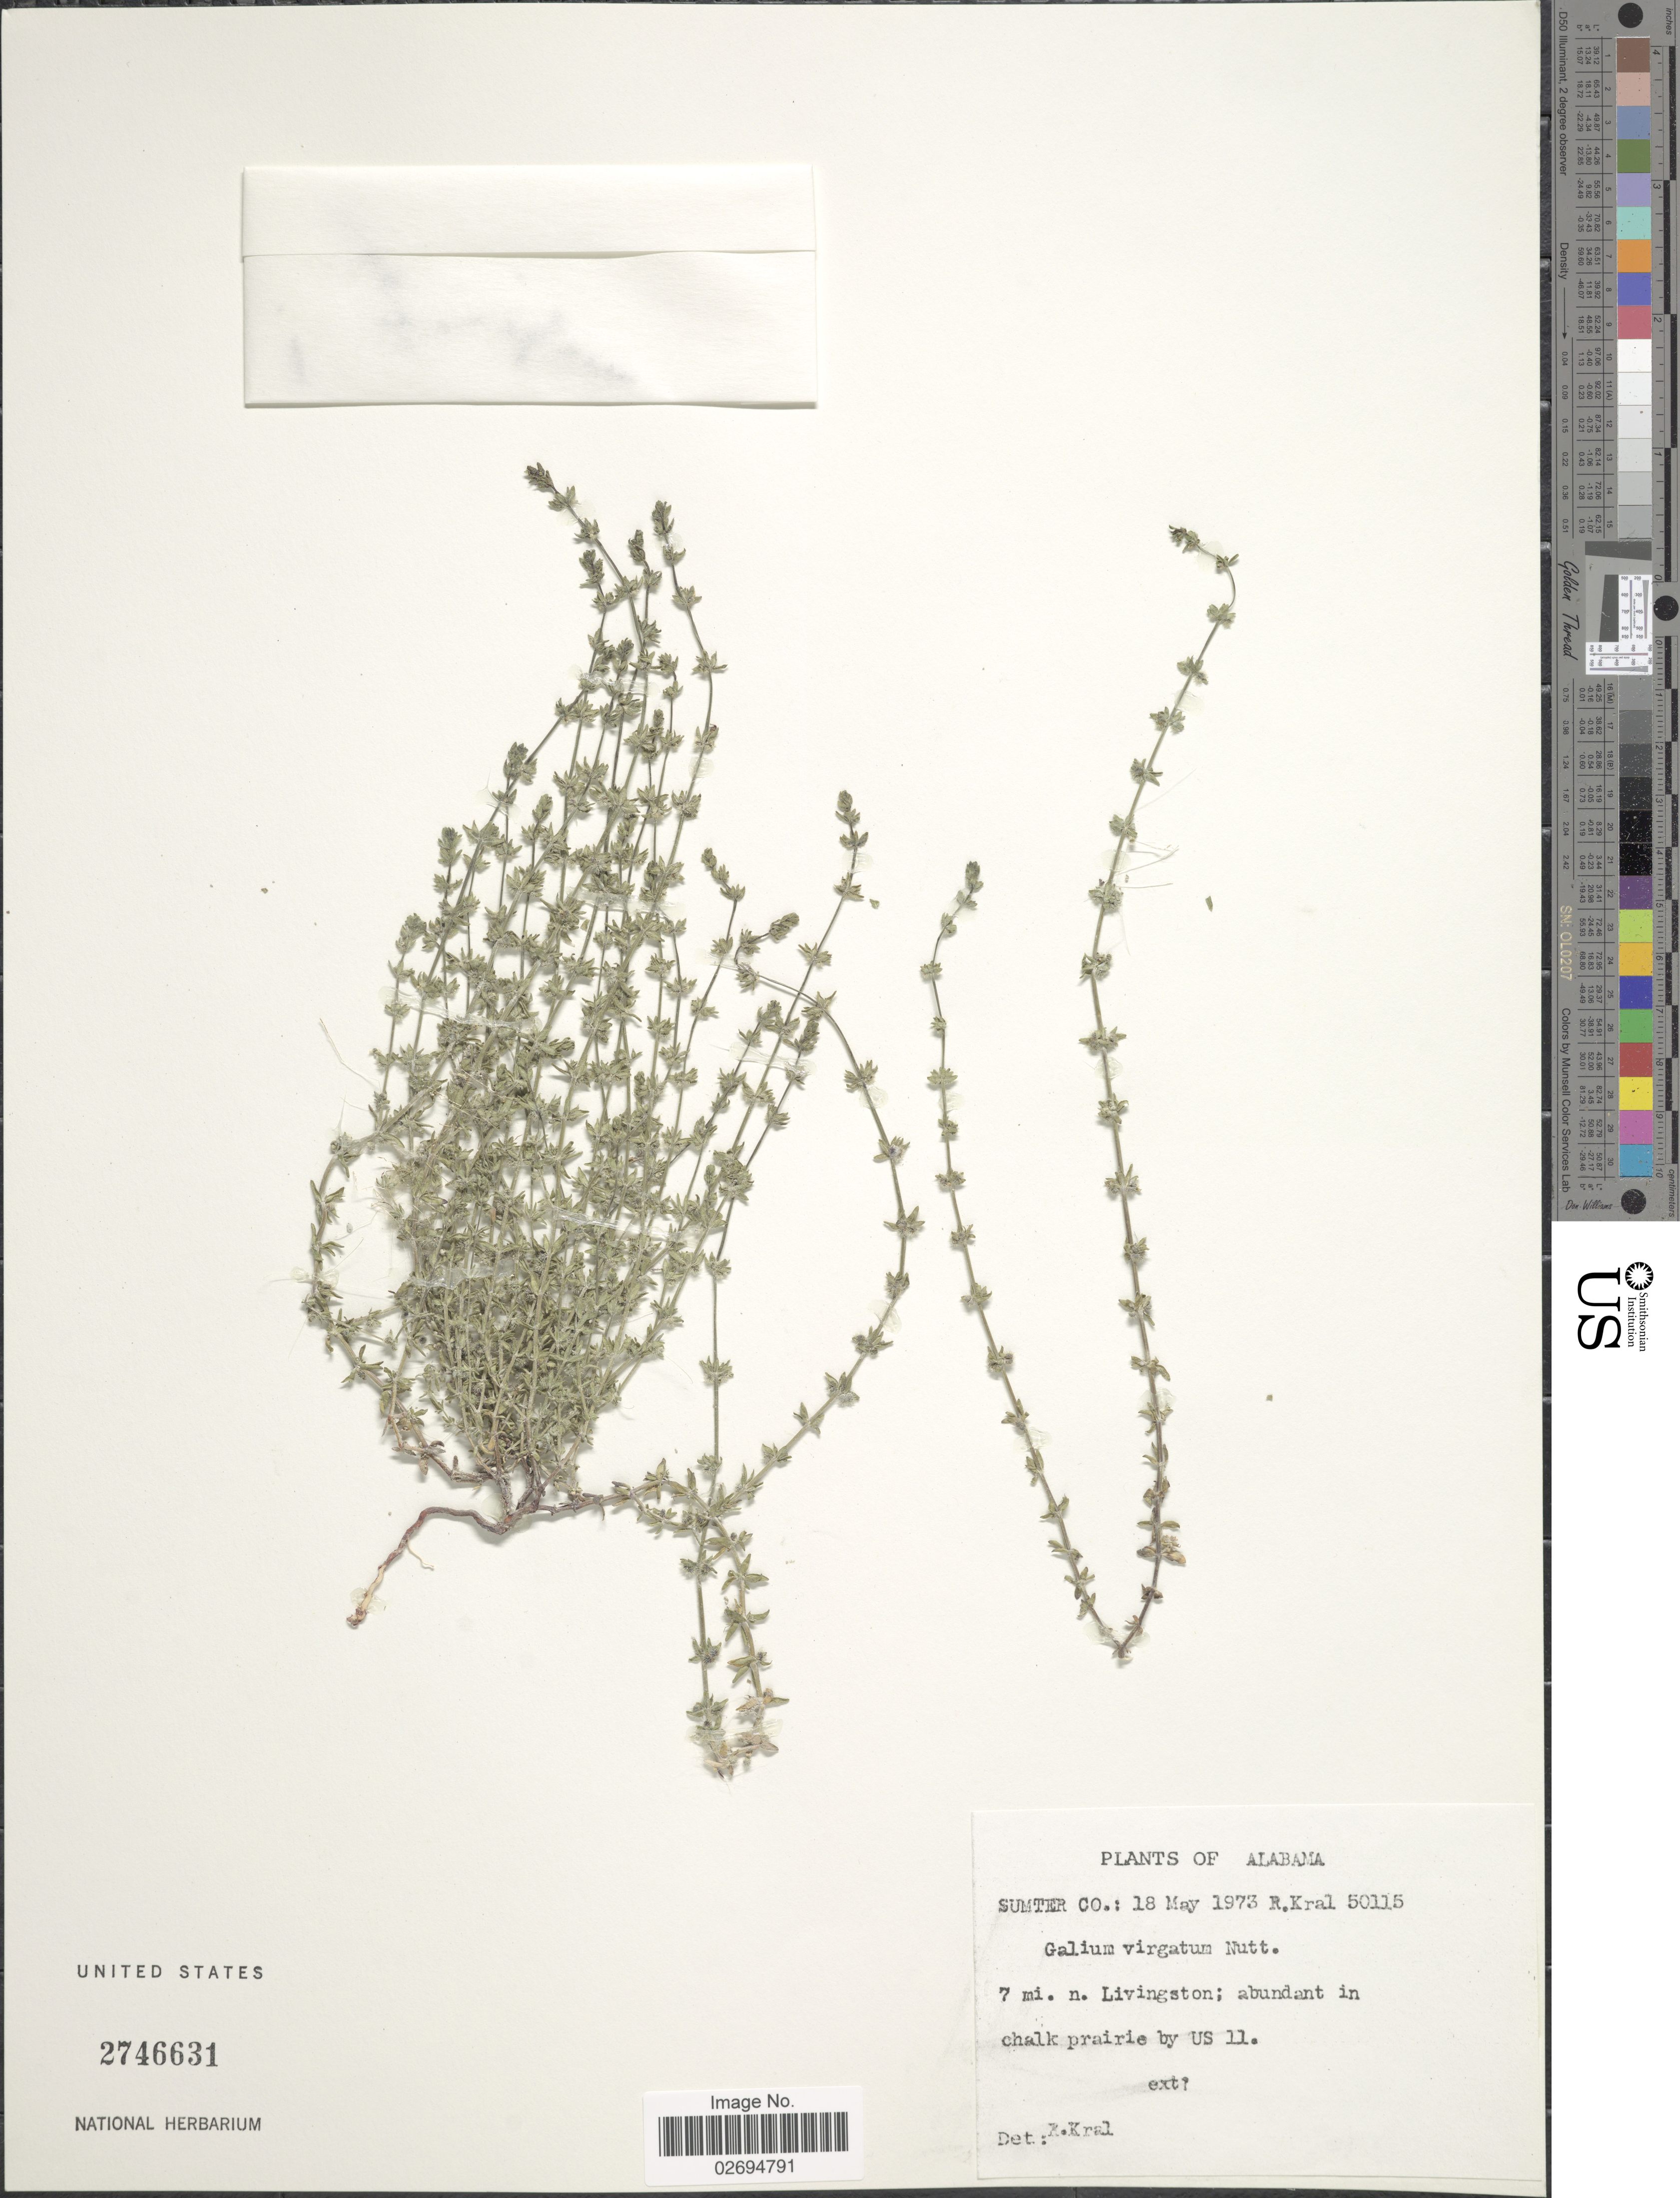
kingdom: Plantae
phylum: Tracheophyta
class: Magnoliopsida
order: Gentianales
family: Rubiaceae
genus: Galium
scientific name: Galium virgatum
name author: Nutt.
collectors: R. Kral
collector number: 50115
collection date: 1973-05-18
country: United States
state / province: Alabama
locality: Sumter Co, 7 mi n Livingston; abundant in chalk prairie by US 11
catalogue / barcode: US 2746631